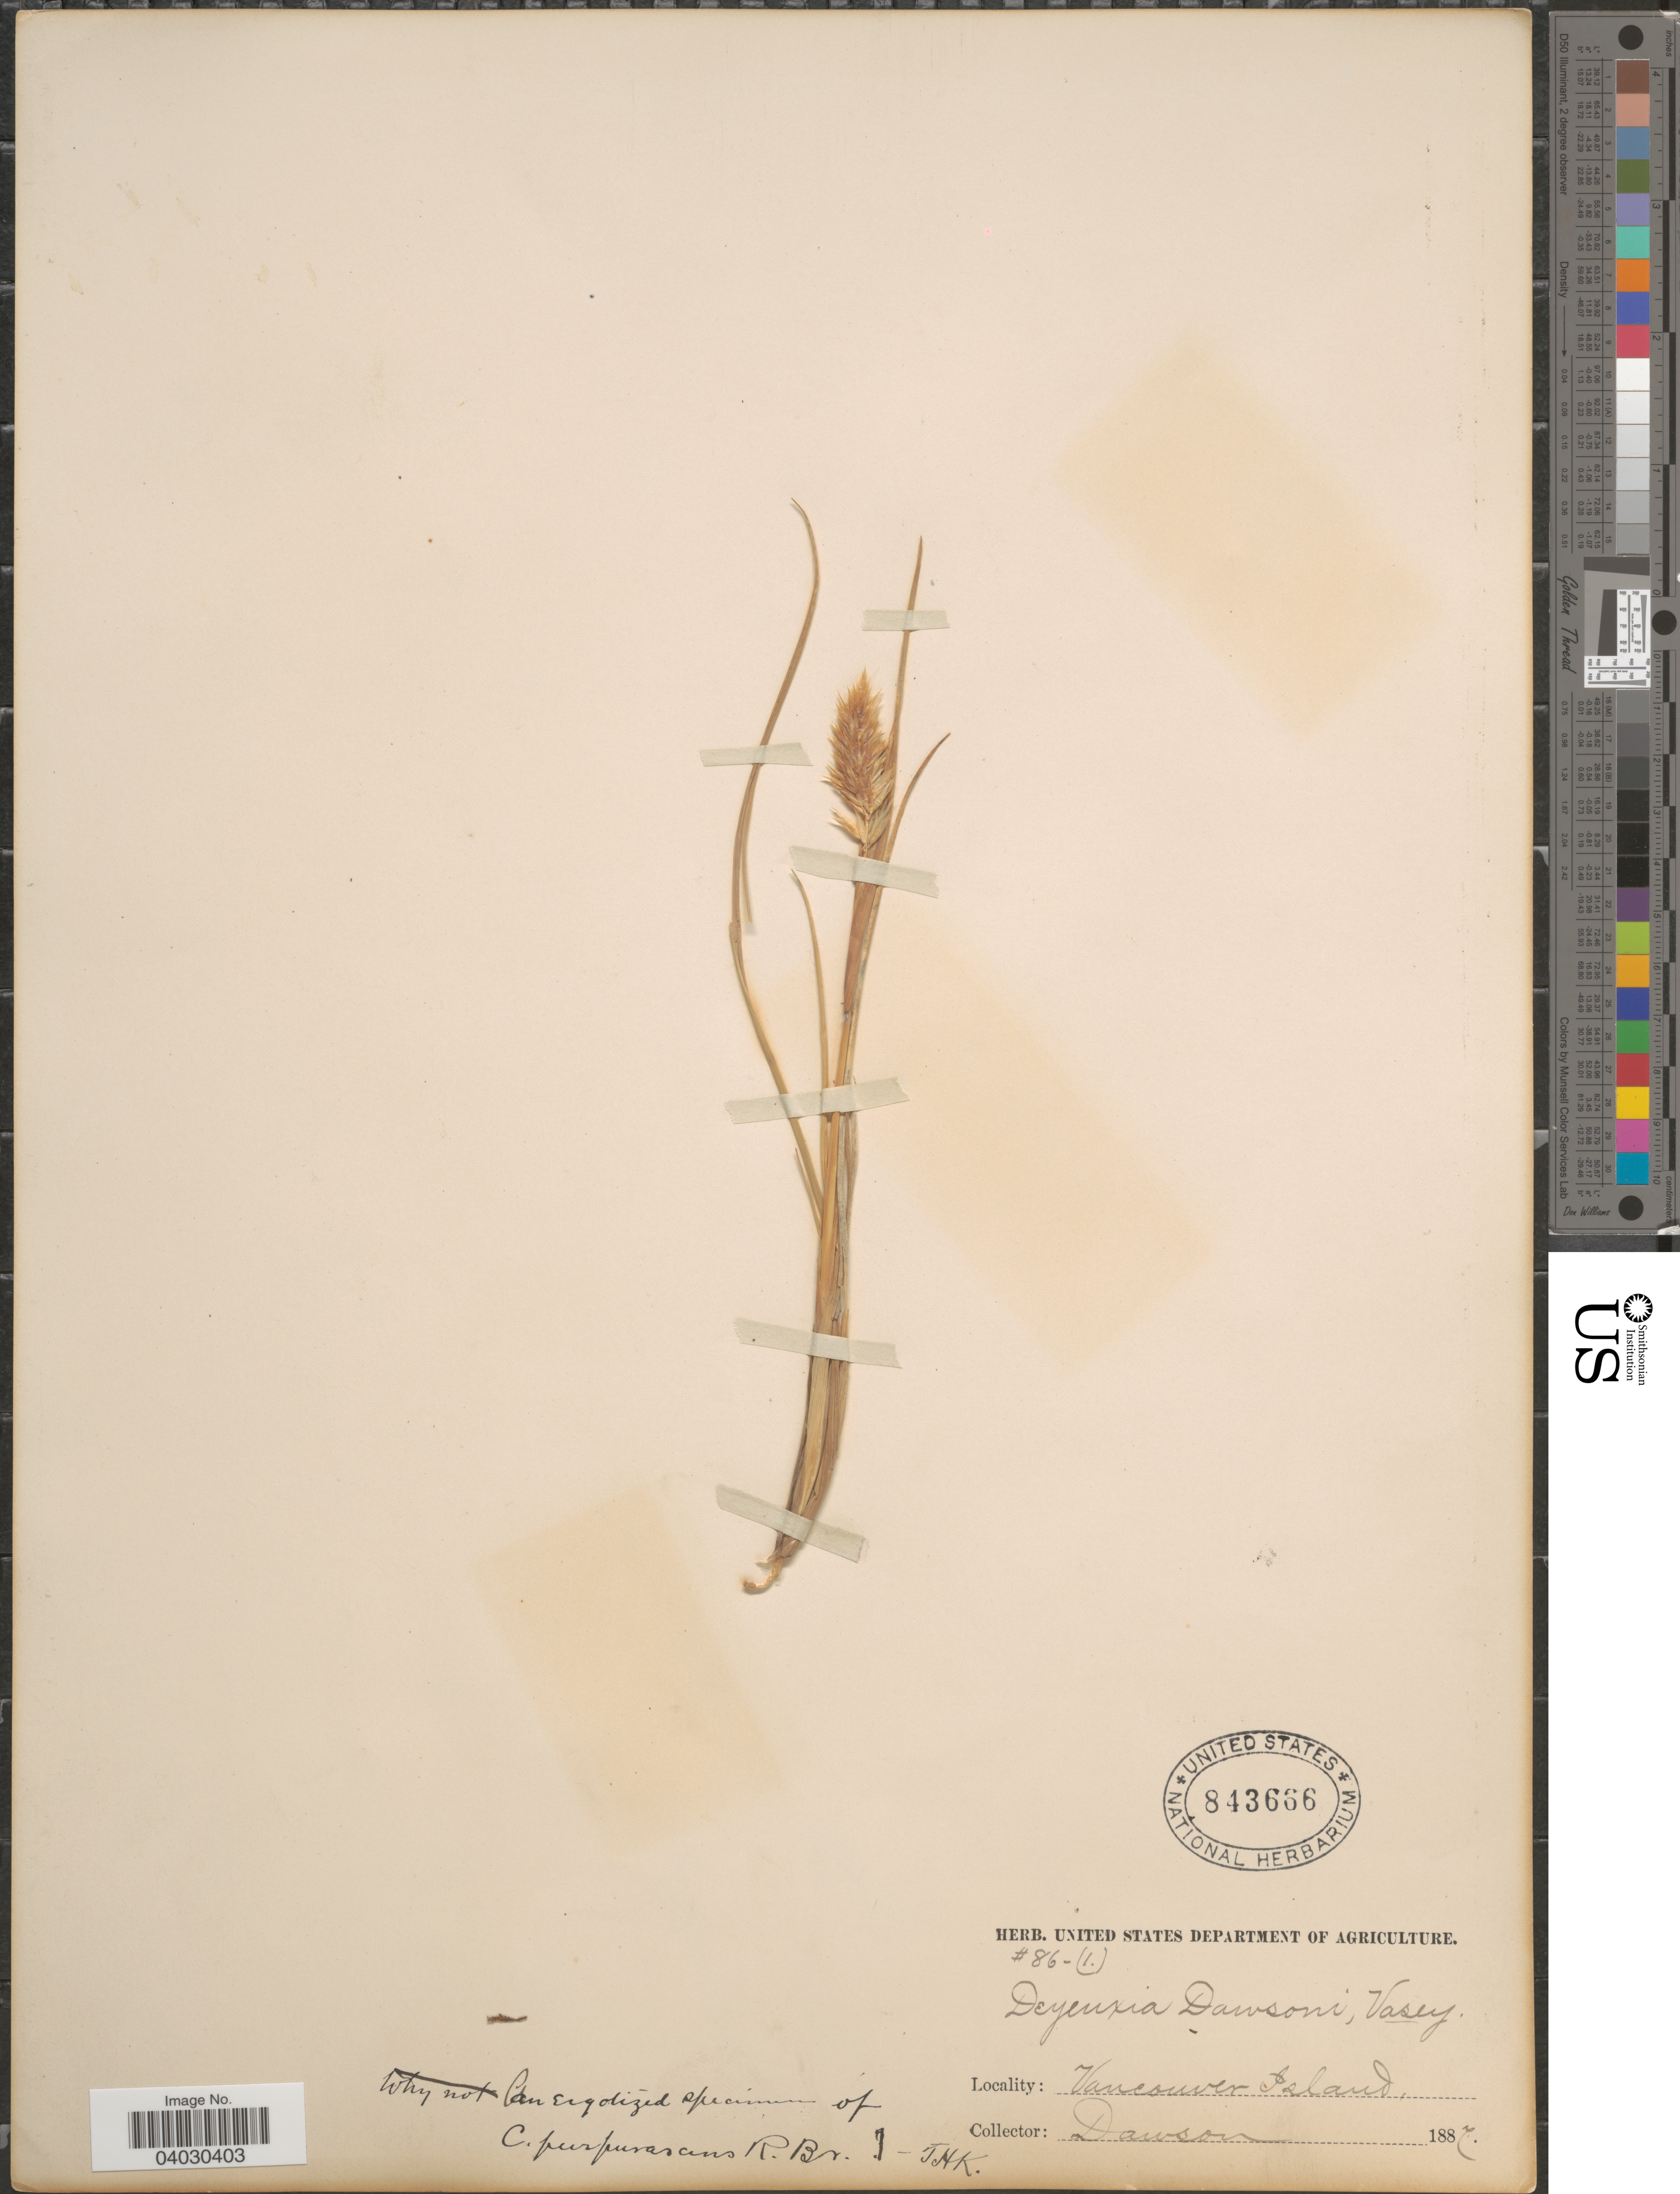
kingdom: Plantae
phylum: Tracheophyta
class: Liliopsida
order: Poales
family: Poaceae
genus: Calamagrostis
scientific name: Calamagrostis purpurascens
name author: R. Br.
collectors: -. Dawson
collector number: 86-1?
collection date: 1887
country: Canada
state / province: British Columbia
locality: Vancouver Island.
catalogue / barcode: US 843666